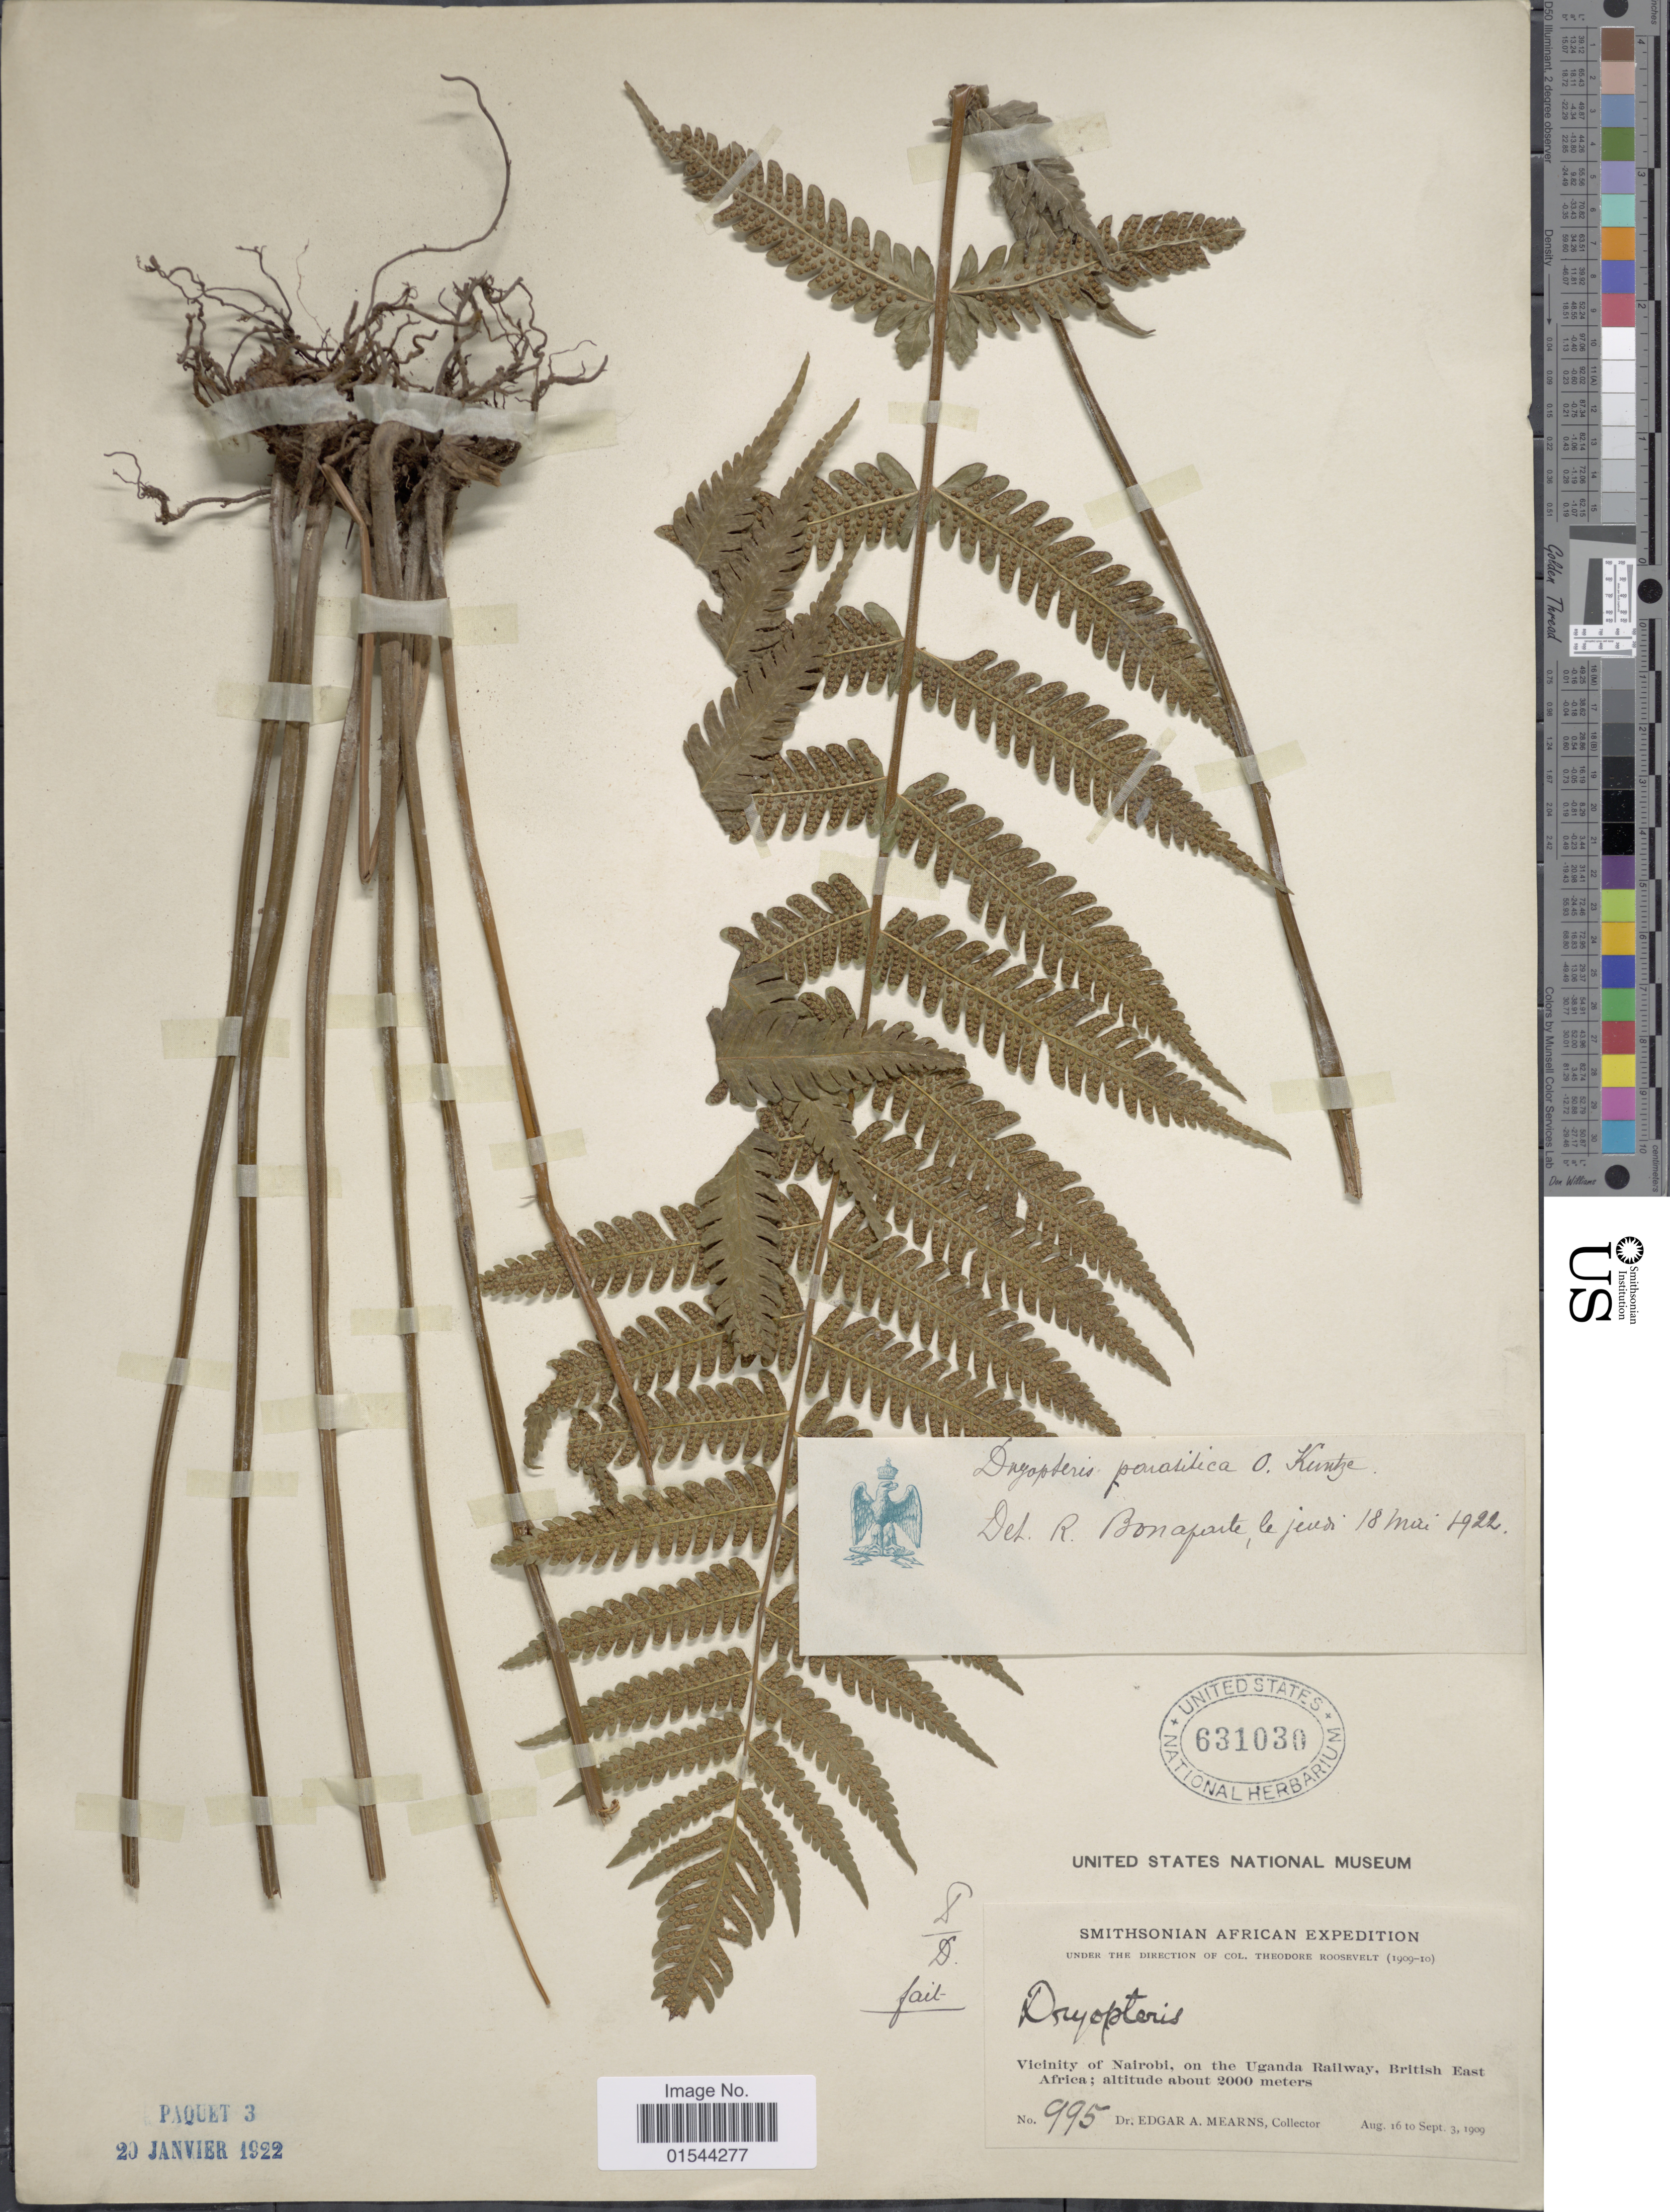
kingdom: Plantae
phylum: Tracheophyta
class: Polypodiopsida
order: Polypodiales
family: Thelypteridaceae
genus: Christella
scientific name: Christella hispidula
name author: (Decne.) Holttum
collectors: E. A. Mearns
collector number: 995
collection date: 1909-08-16/1909-09-03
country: Uganda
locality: Vicinity of Nairobi, on the Uganda Railway, british East Africa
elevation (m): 2000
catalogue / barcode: US 631030